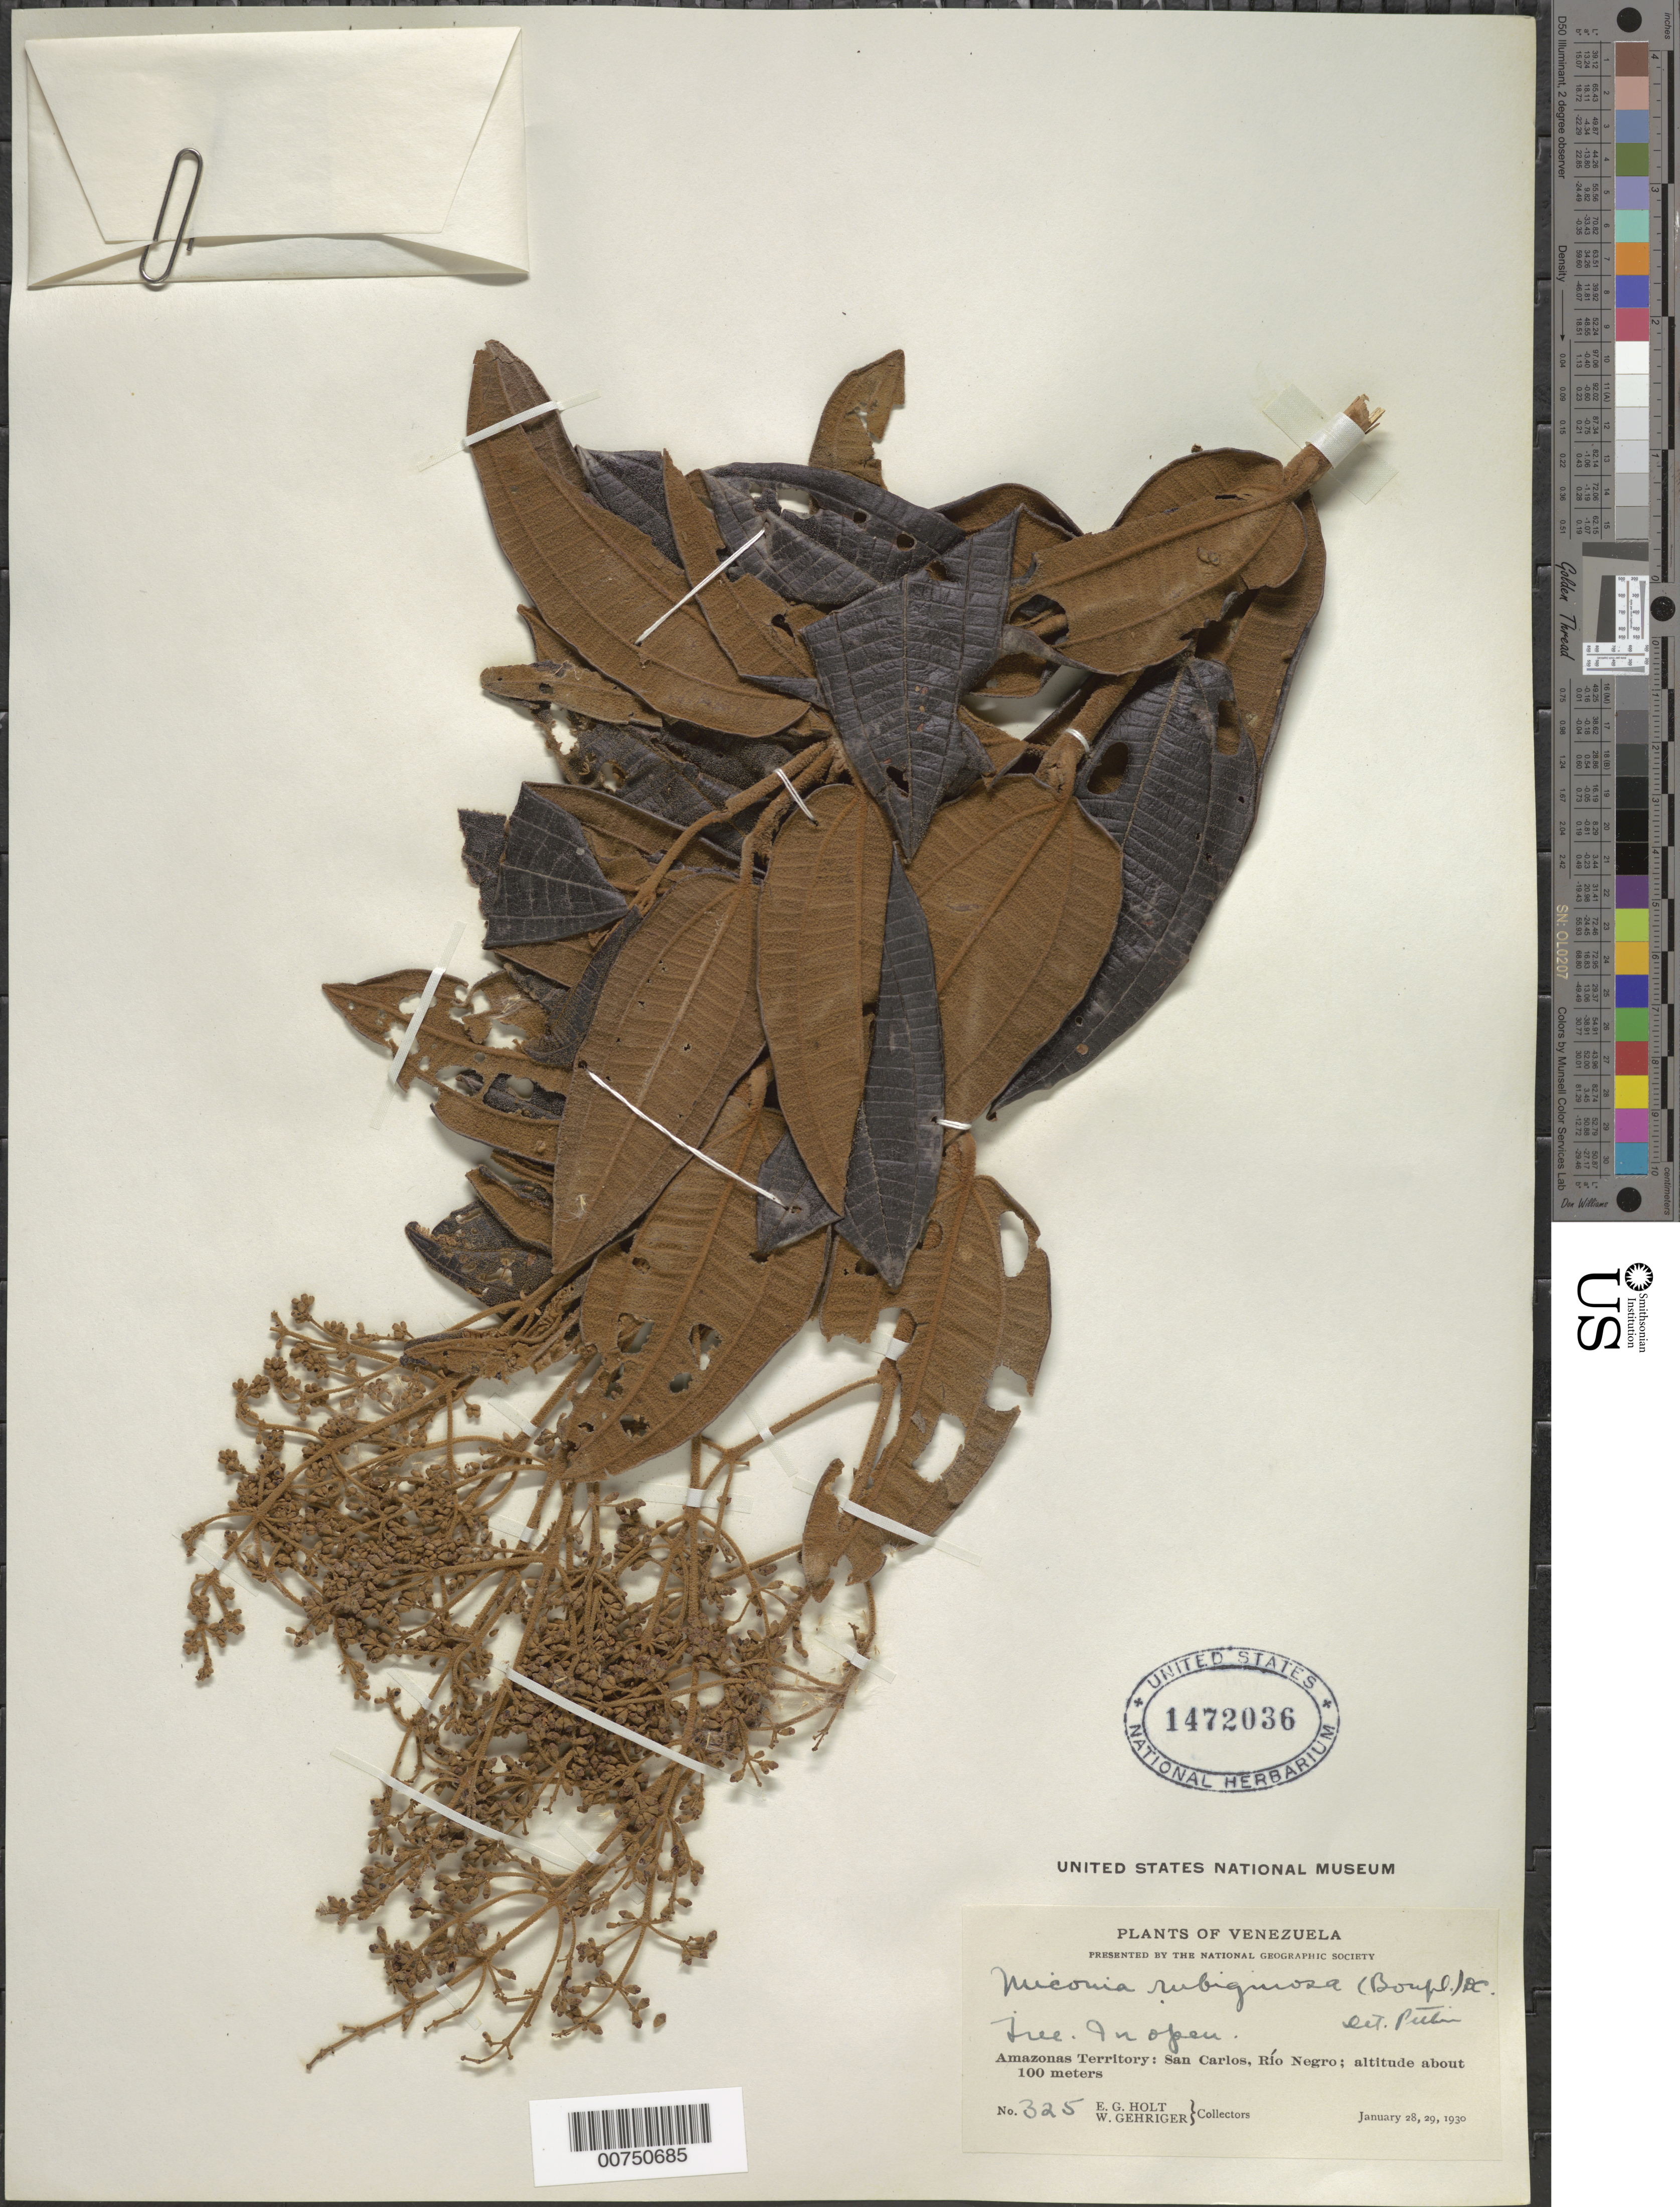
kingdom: Plantae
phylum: Tracheophyta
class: Magnoliopsida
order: Myrtales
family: Melastomataceae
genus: Miconia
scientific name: Miconia rubiginosa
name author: (Bonpl.) DC.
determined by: Pittier, Henri F.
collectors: E. Holt & W. Gehriger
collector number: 325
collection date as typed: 28-Jan-30 to 29-Jan-30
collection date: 1930-01-28/1930-01-29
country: Venezuela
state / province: Amazonas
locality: San Carlos de Río Negro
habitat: In open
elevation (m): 100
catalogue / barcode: US 1472036